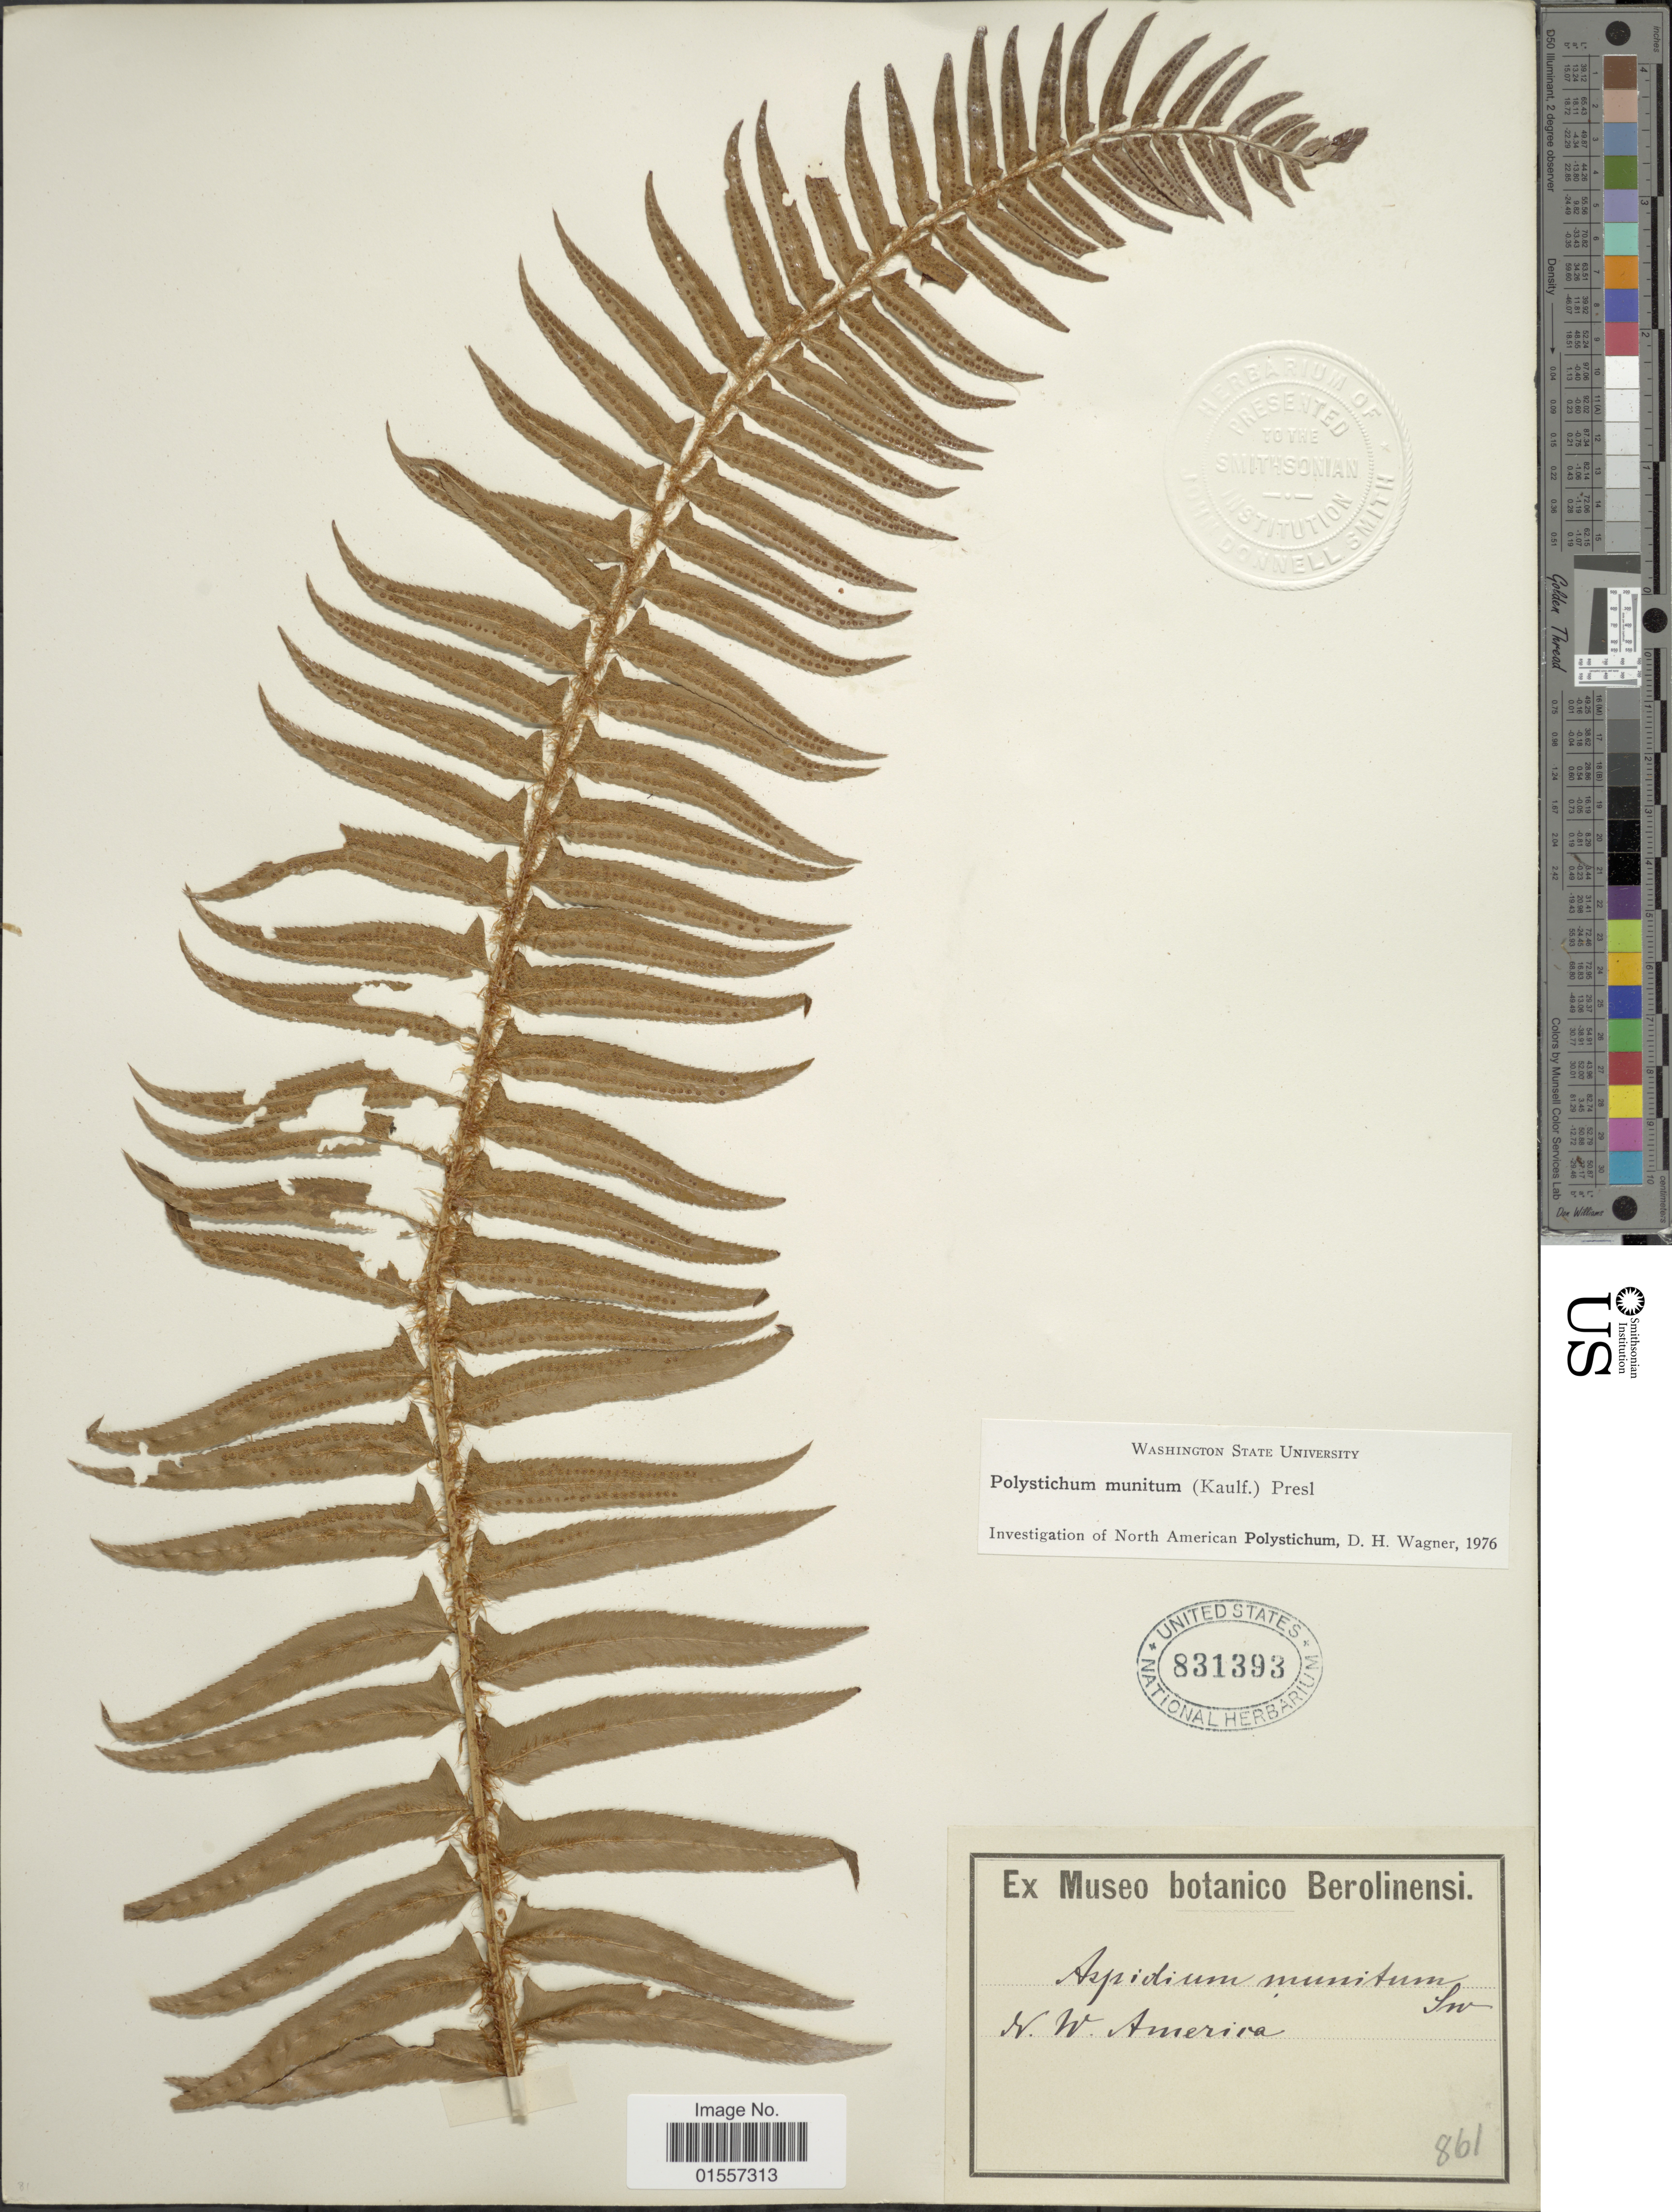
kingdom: Plantae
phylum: Tracheophyta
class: Polypodiopsida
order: Polypodiales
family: Dryopteridaceae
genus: Polystichum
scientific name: Polystichum munitum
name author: (Kaulf.) C. Presl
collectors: ex Mus. Bot. Berolinensi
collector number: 861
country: United States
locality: N. W. America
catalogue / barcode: US 831393